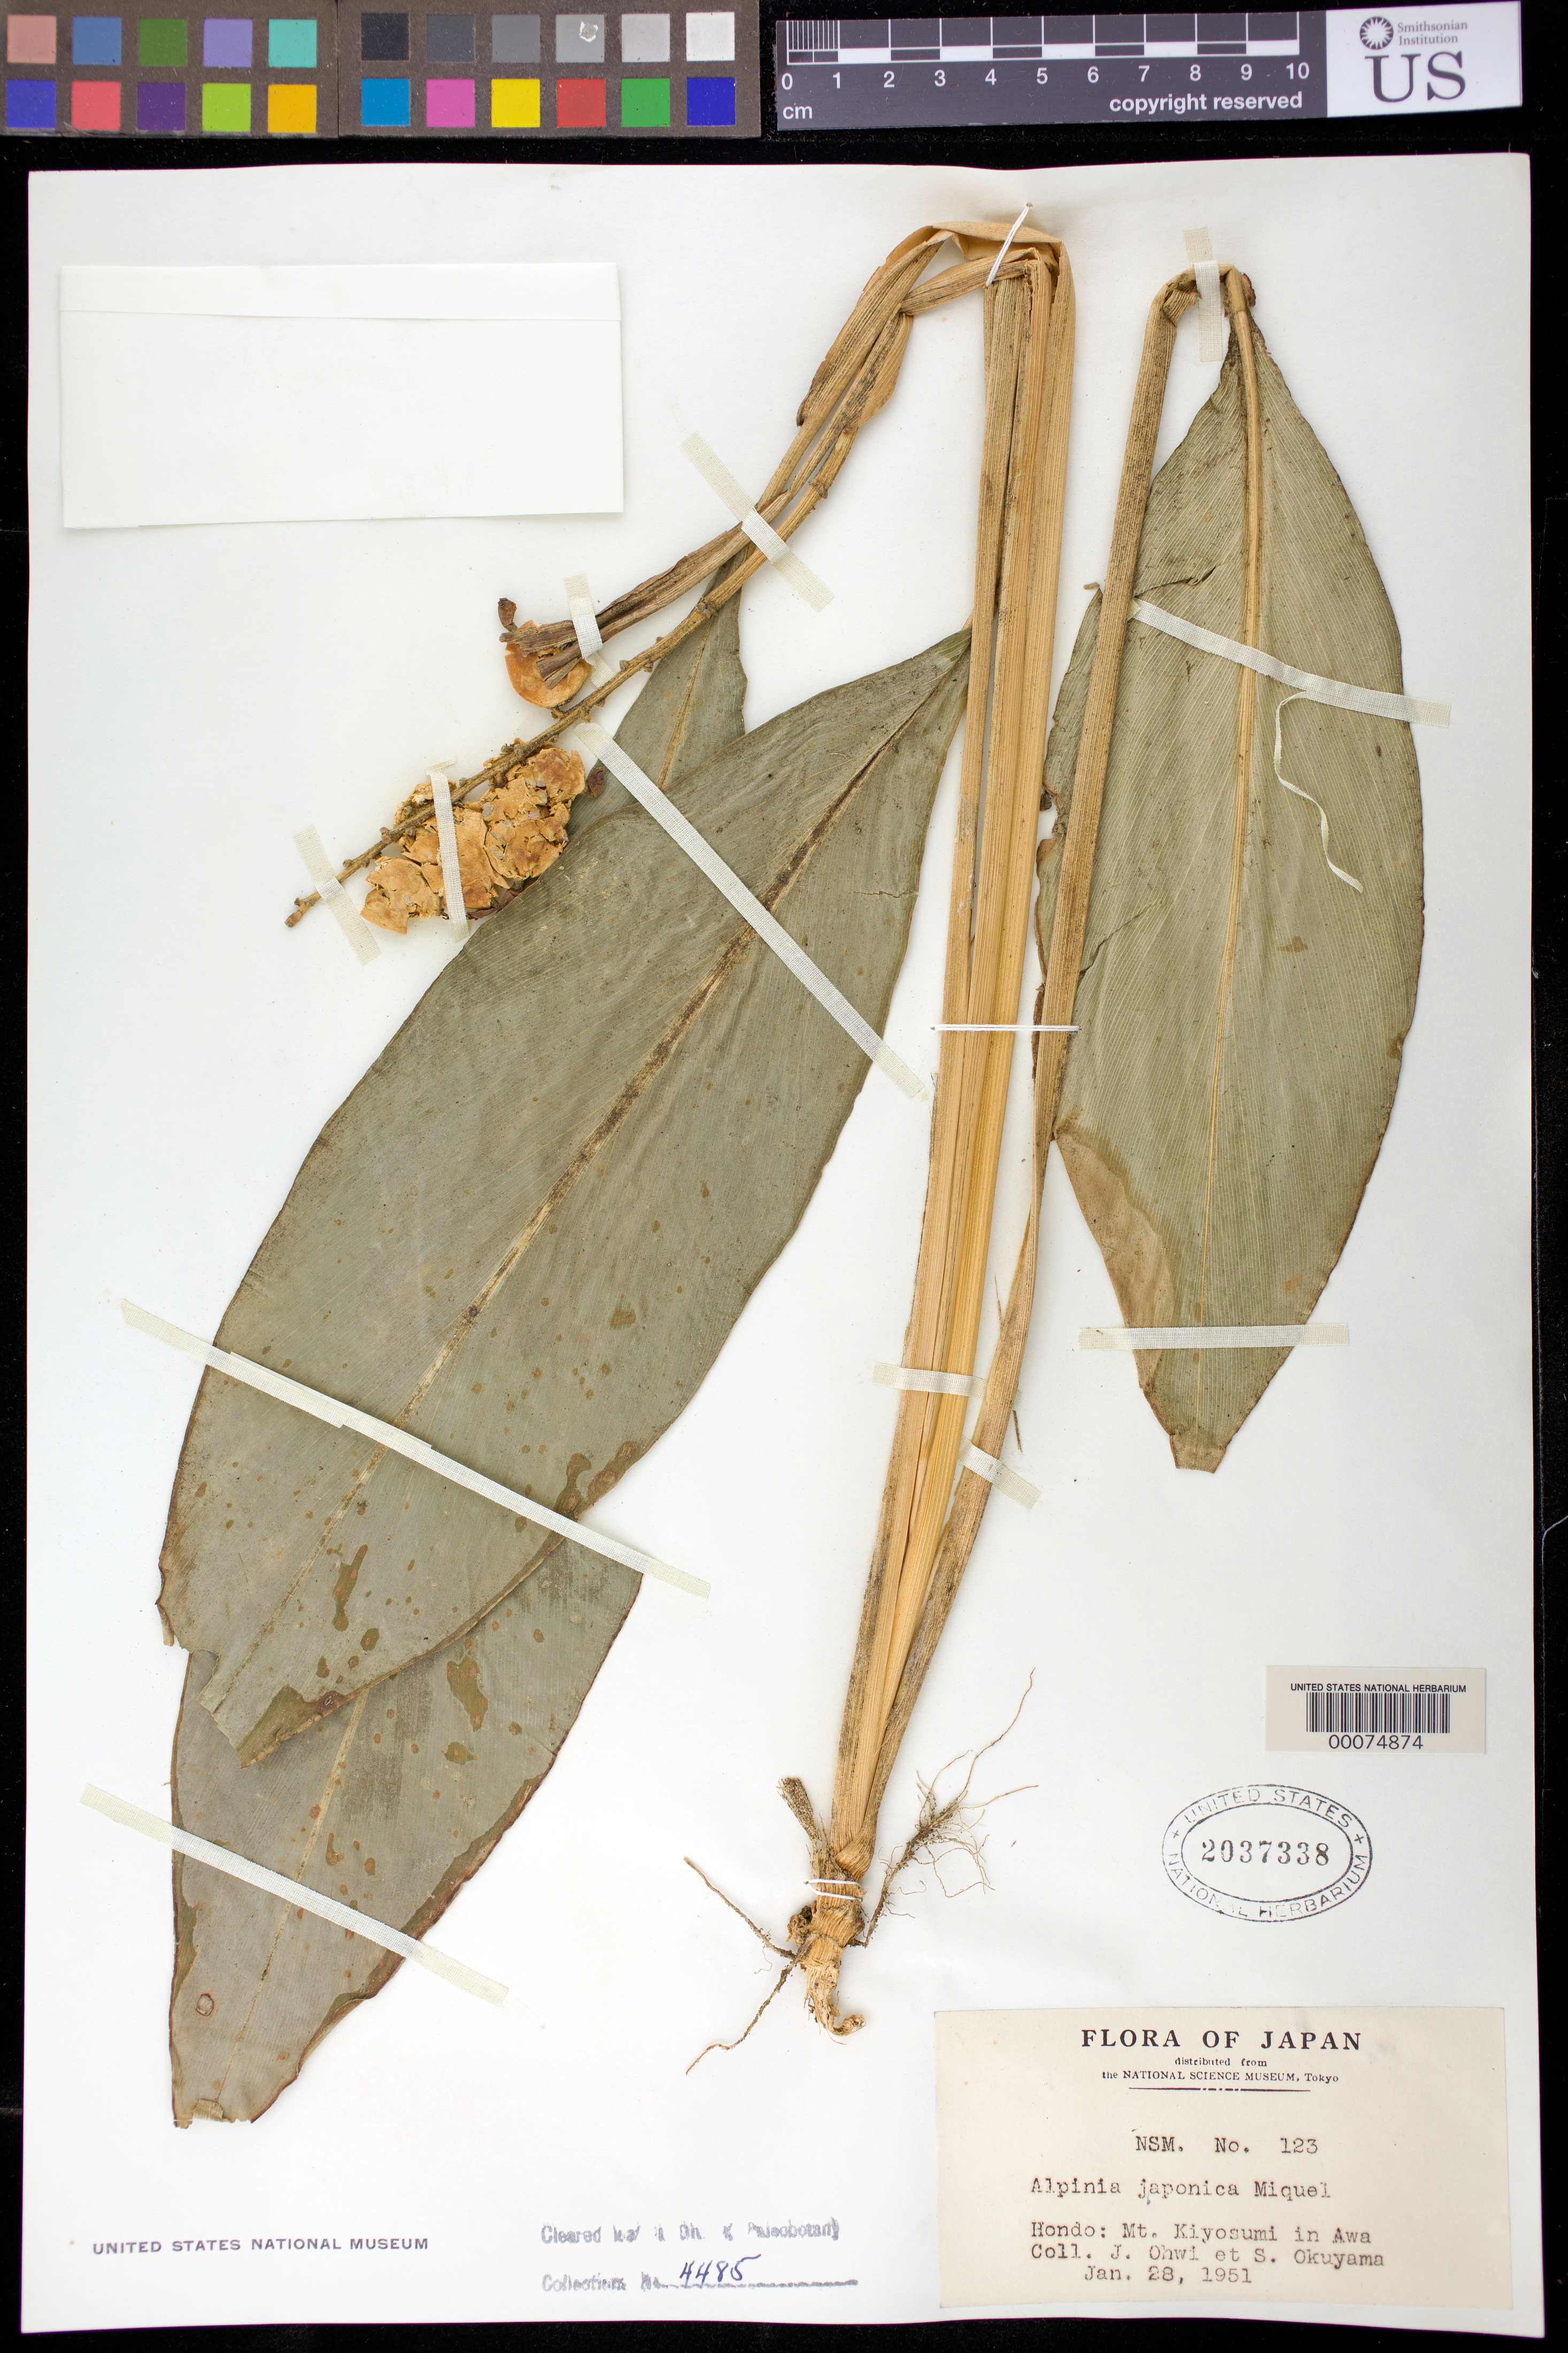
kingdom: Plantae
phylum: Tracheophyta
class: Liliopsida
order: Zingiberales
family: Zingiberaceae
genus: Alpinia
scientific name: Alpinia japonica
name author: (Thunb.) Miq.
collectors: J. Ohwi & S. Okuyama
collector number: Nsm 123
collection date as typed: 28 Jan 1951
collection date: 1951-01-28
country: Japan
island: Honshu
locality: Hondo: mt. kiyosumi in awa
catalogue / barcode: US 2037338